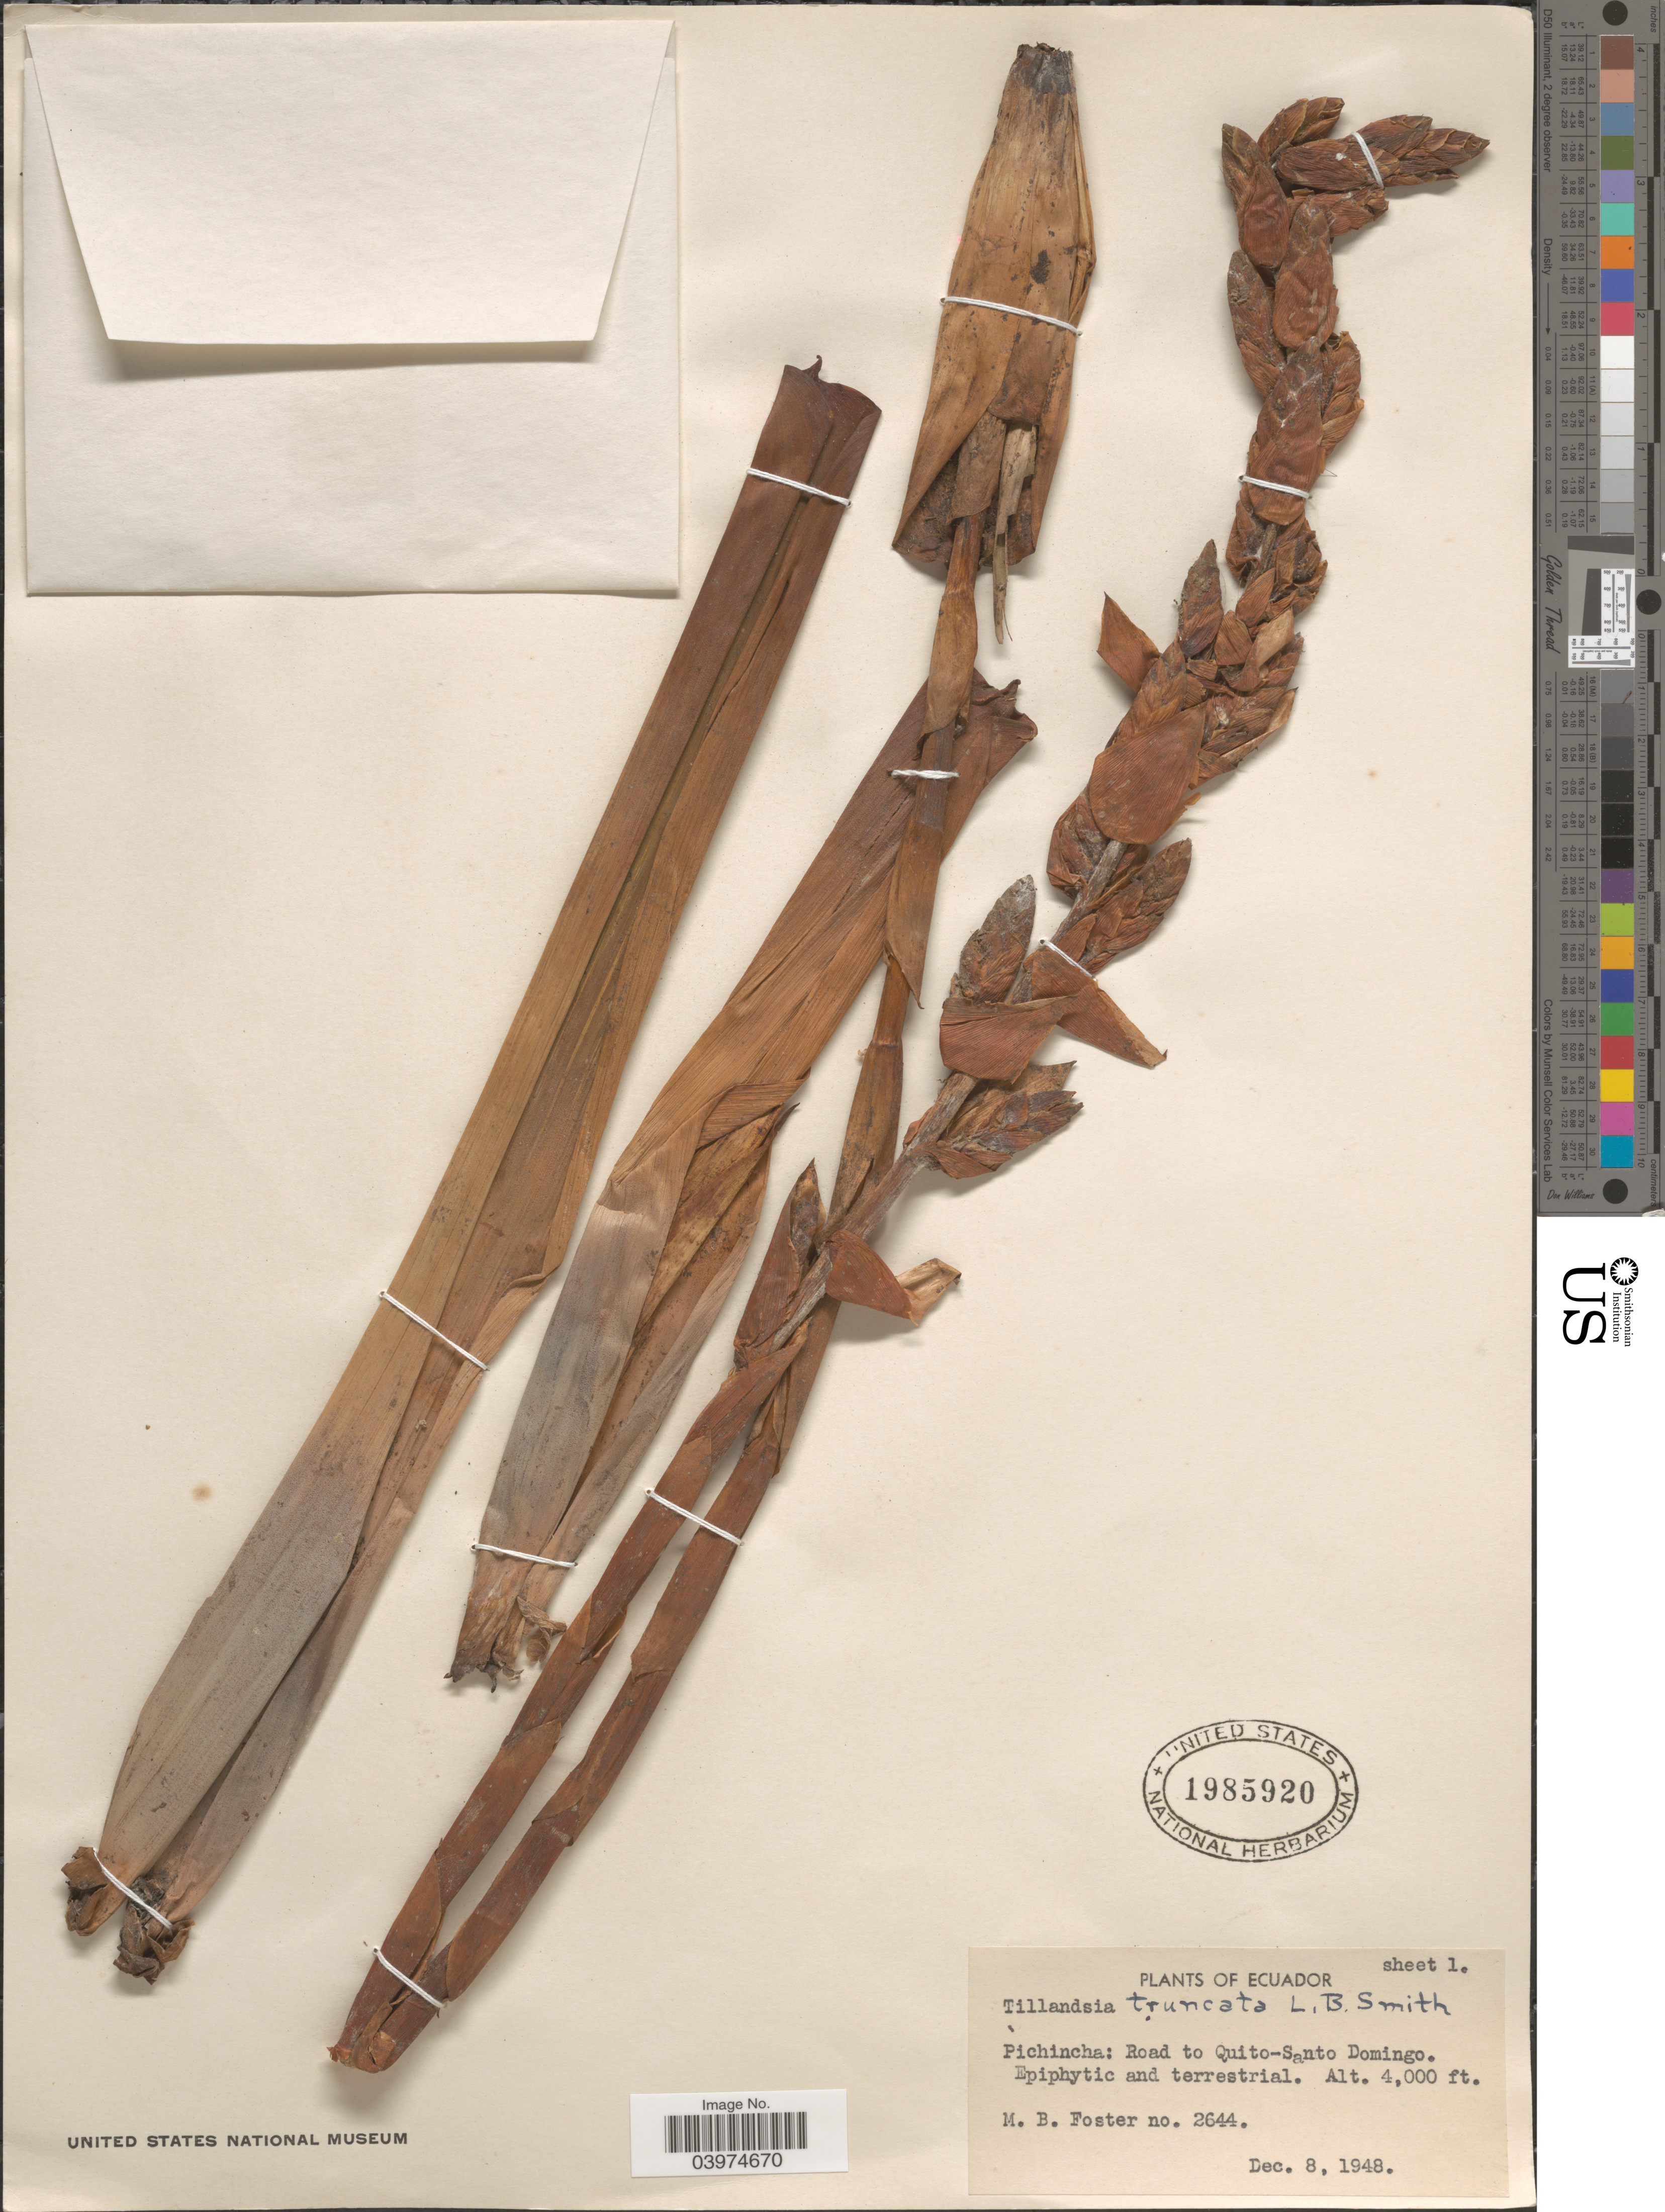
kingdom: Plantae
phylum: Tracheophyta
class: Liliopsida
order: Poales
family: Bromeliaceae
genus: Tillandsia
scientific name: Tillandsia truncata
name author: L.B. Sm.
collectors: M. B. Foster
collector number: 2644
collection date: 1948-12-08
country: Ecuador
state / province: Pichincha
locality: Road to Quito-Santo Domingo.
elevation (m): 1219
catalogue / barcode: US 1985920